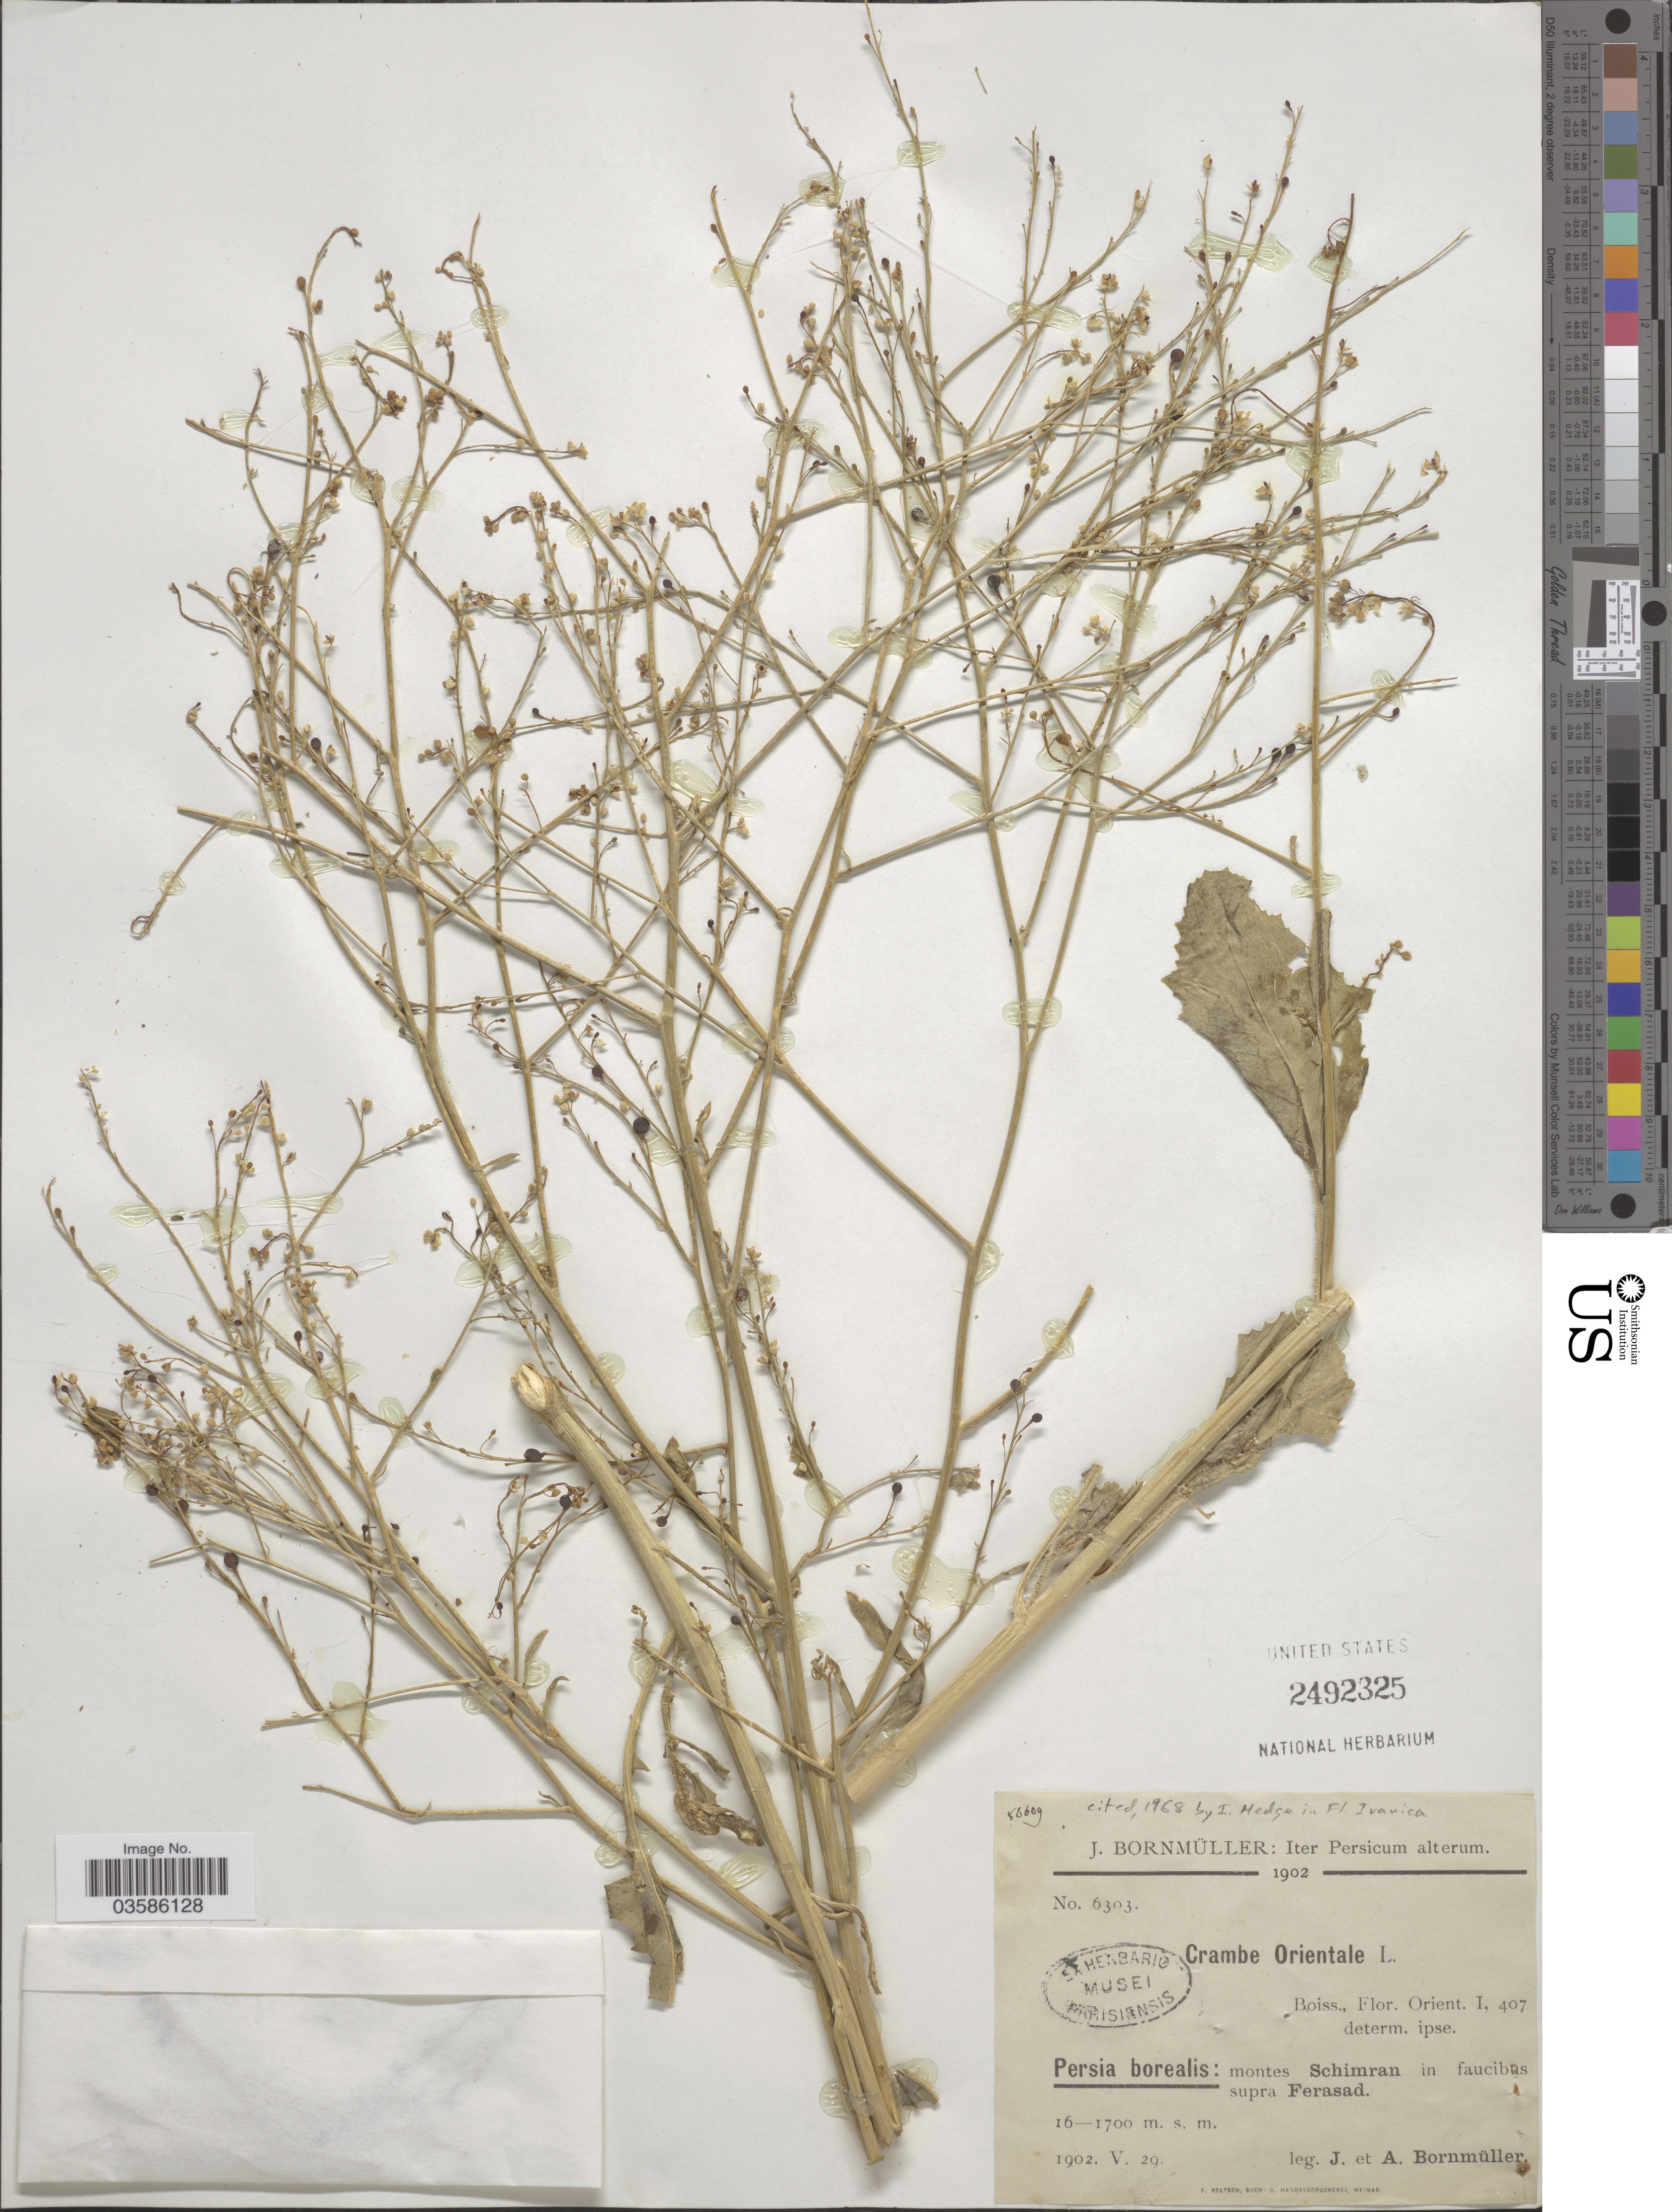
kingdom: Plantae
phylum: Tracheophyta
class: Magnoliopsida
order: Brassicales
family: Brassicaceae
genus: Crambe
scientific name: Crambe orientalis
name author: L.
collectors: J. Bornmüller & A. Bornmüller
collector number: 6303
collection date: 1902-05-29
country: Iran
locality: Persia borealis: montes Schimran in faucibus supra Ferasad.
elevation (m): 1600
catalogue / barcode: US 2492325